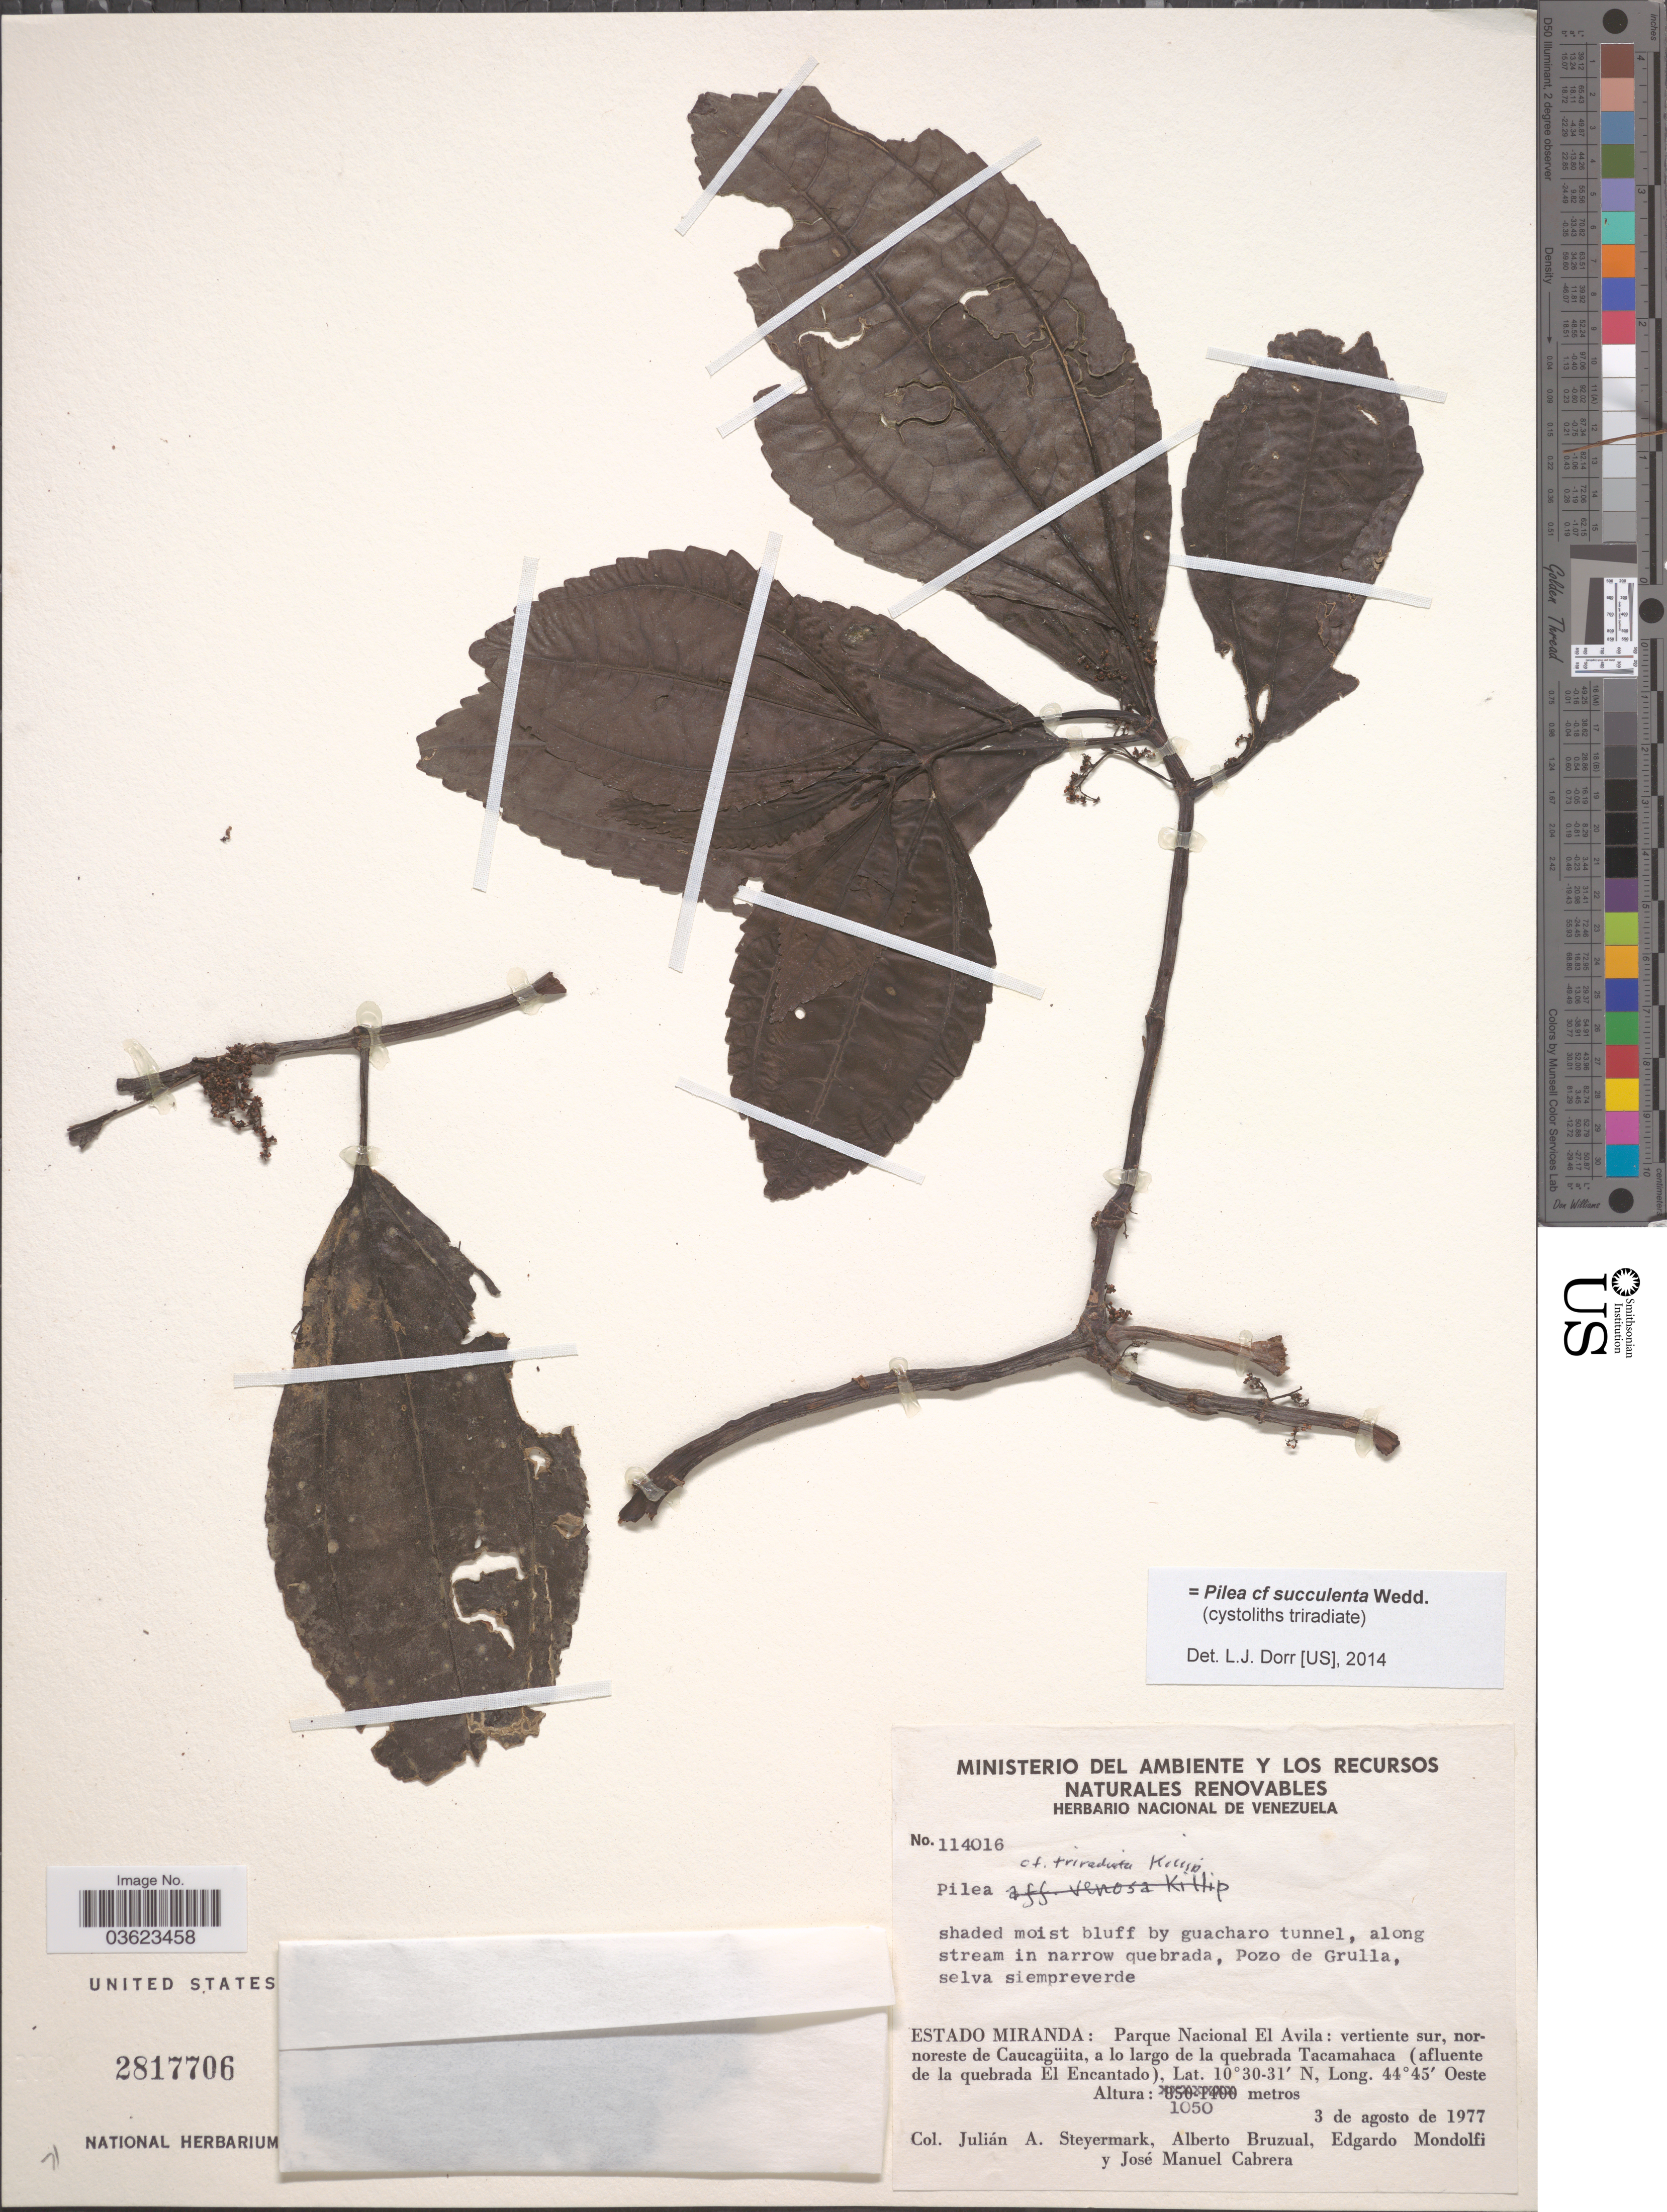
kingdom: Plantae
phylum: Tracheophyta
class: Magnoliopsida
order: Rosales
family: Urticaceae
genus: Pilea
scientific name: Pilea succulenta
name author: Wedd.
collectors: J. Steyermark, A. Bruzual, E. Mondolfi & J. Cabrera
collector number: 114016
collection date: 1977-08-03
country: Venezuela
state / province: Miranda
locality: Along stream in narrow quebrada, Pozo de Grulla. Estado Miranda: Parque Nacional El Avila: vertiente sur, nornoreste de Caucagüita, a lo largo de la quebrada Tacamahaca (afluente de la quebrada El Encantado).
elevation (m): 1050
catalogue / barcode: US 2817706